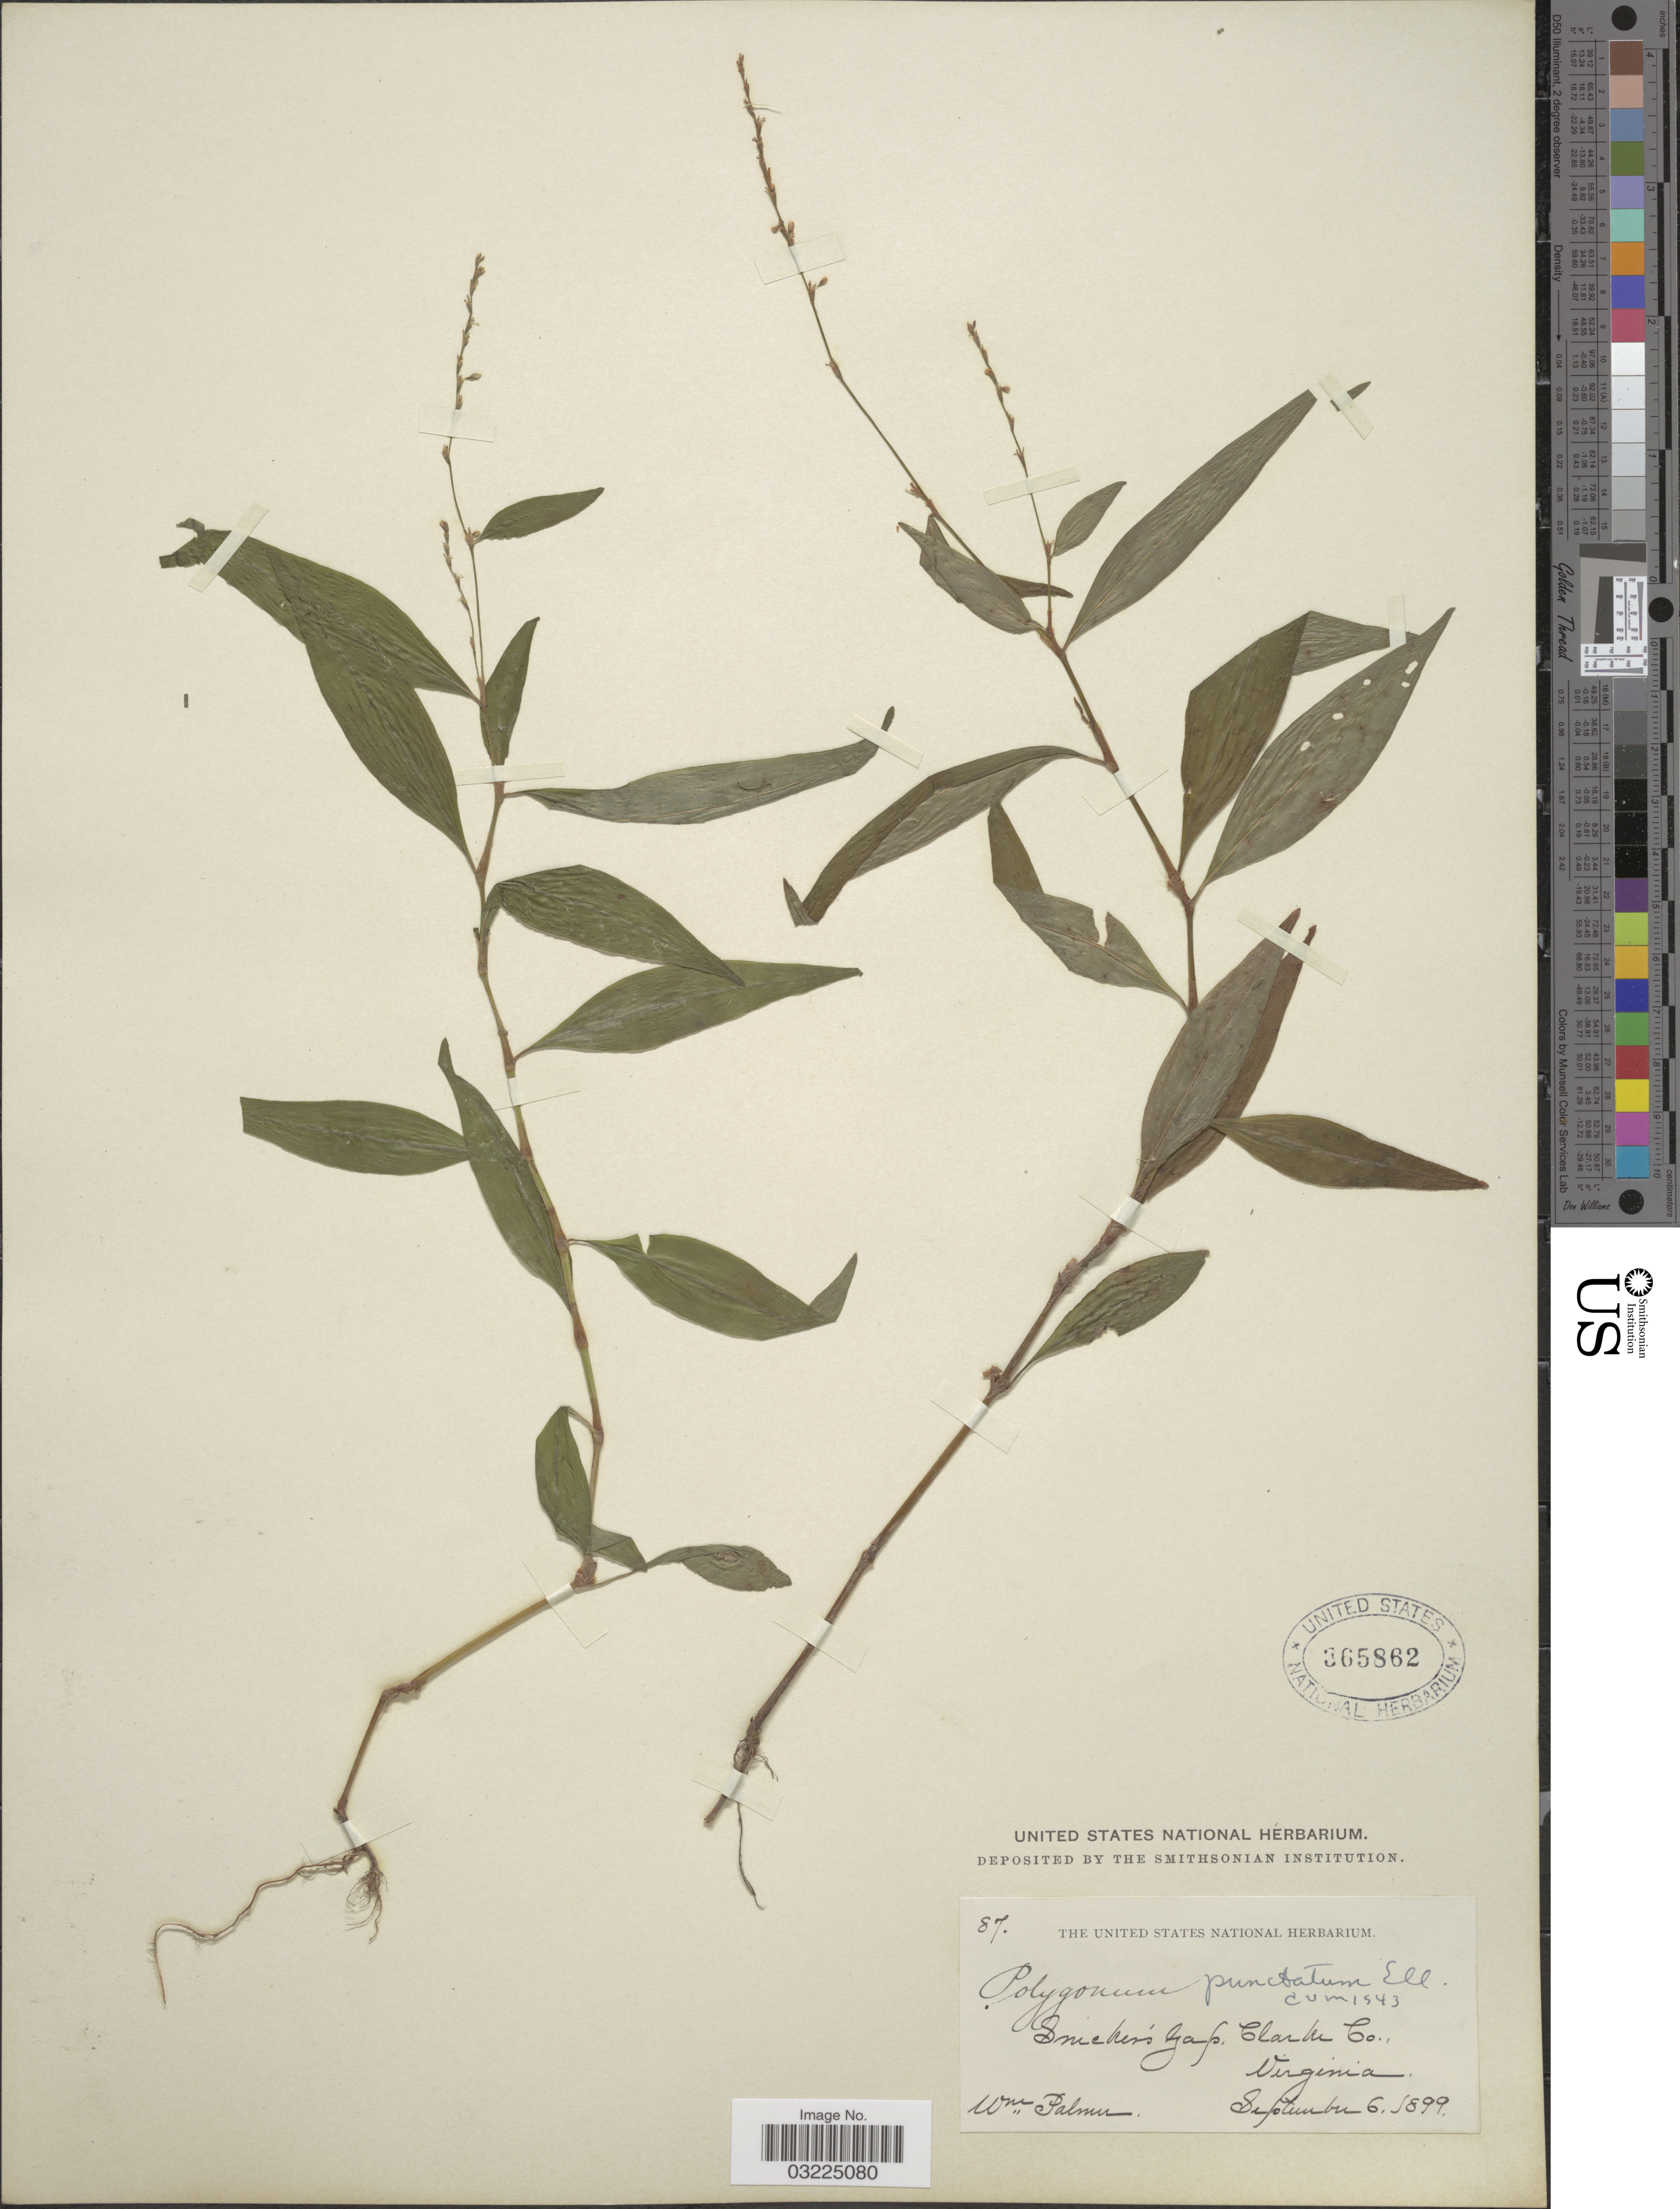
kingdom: Plantae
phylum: Tracheophyta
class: Magnoliopsida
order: Caryophyllales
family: Polygonaceae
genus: Persicaria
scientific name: Persicaria punctata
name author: (Elliott) Small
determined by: Atha, D. E.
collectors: W. Palmer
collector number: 87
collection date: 1899-09-06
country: United States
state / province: Virginia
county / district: Clarke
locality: Snicker's Gap, Clarke Co.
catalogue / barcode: US 365862